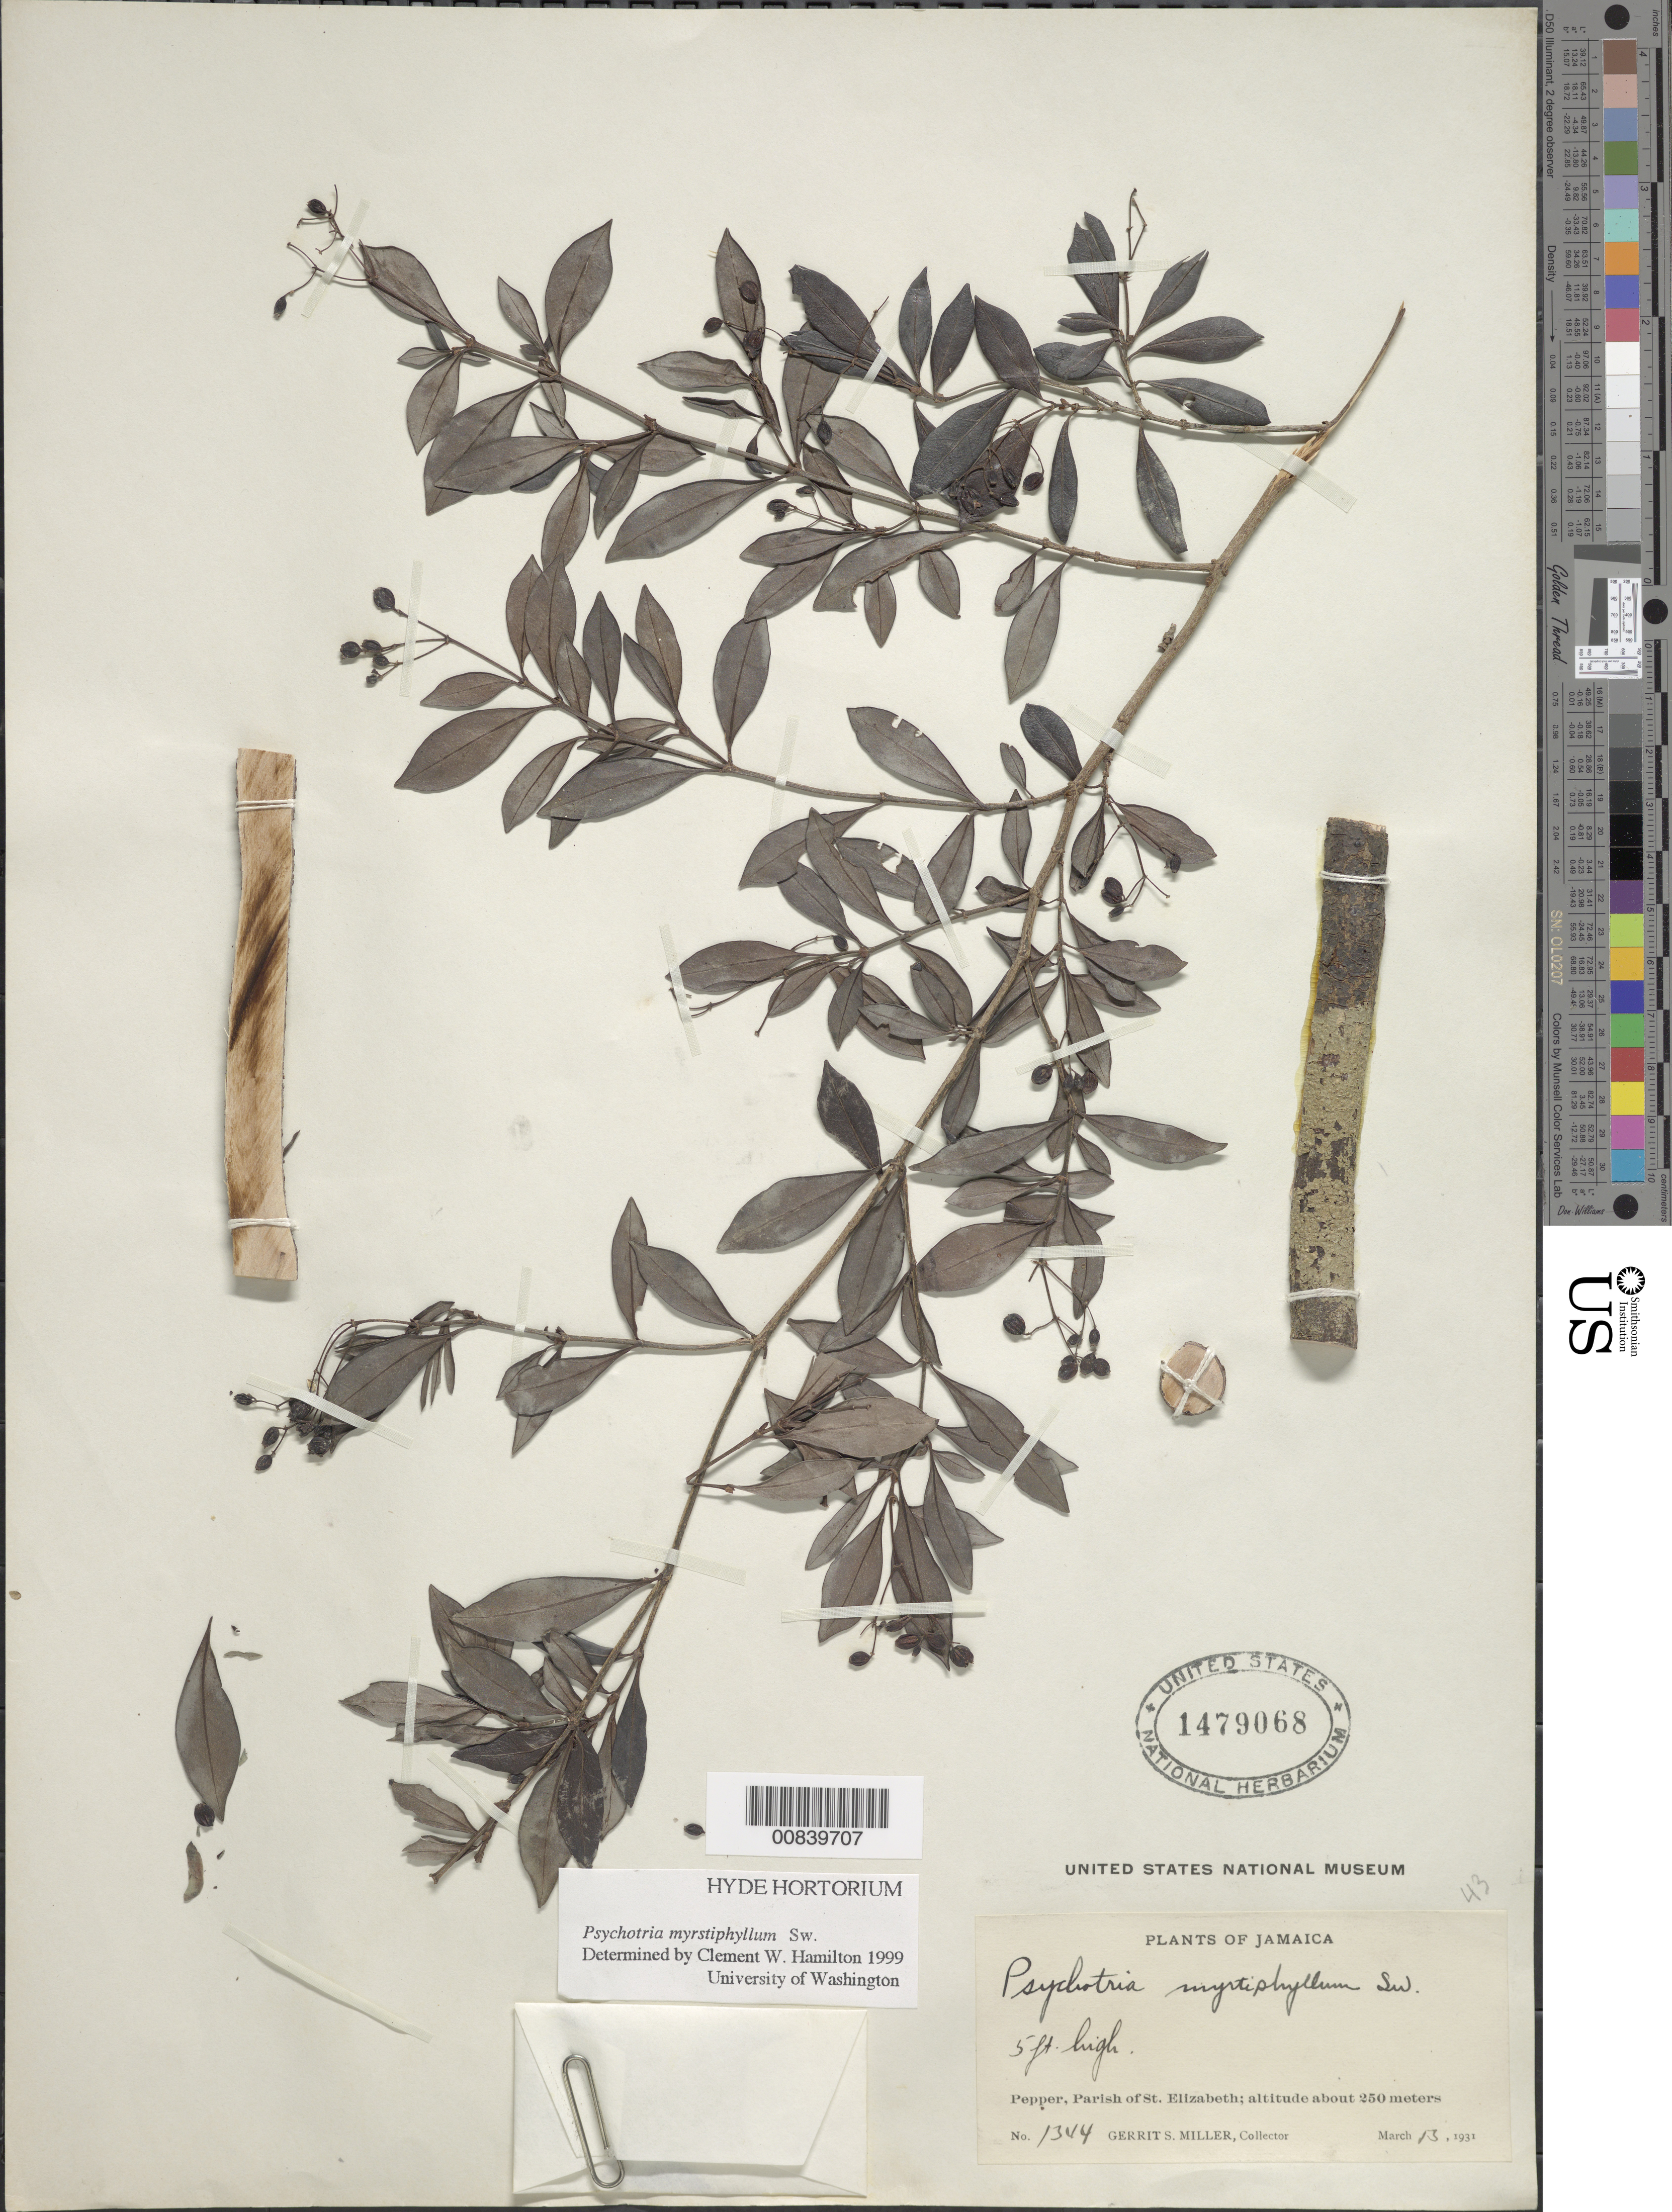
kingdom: Plantae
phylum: Tracheophyta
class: Magnoliopsida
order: Gentianales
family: Rubiaceae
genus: Psychotria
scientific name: Psychotria myrtiphyllum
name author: Sw.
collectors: G. S. Miller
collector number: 1344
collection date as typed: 13 Mar 1931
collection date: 1931-03-13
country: Jamaica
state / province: Saint Elizabeth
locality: Pepper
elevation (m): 250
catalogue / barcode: US 1479068